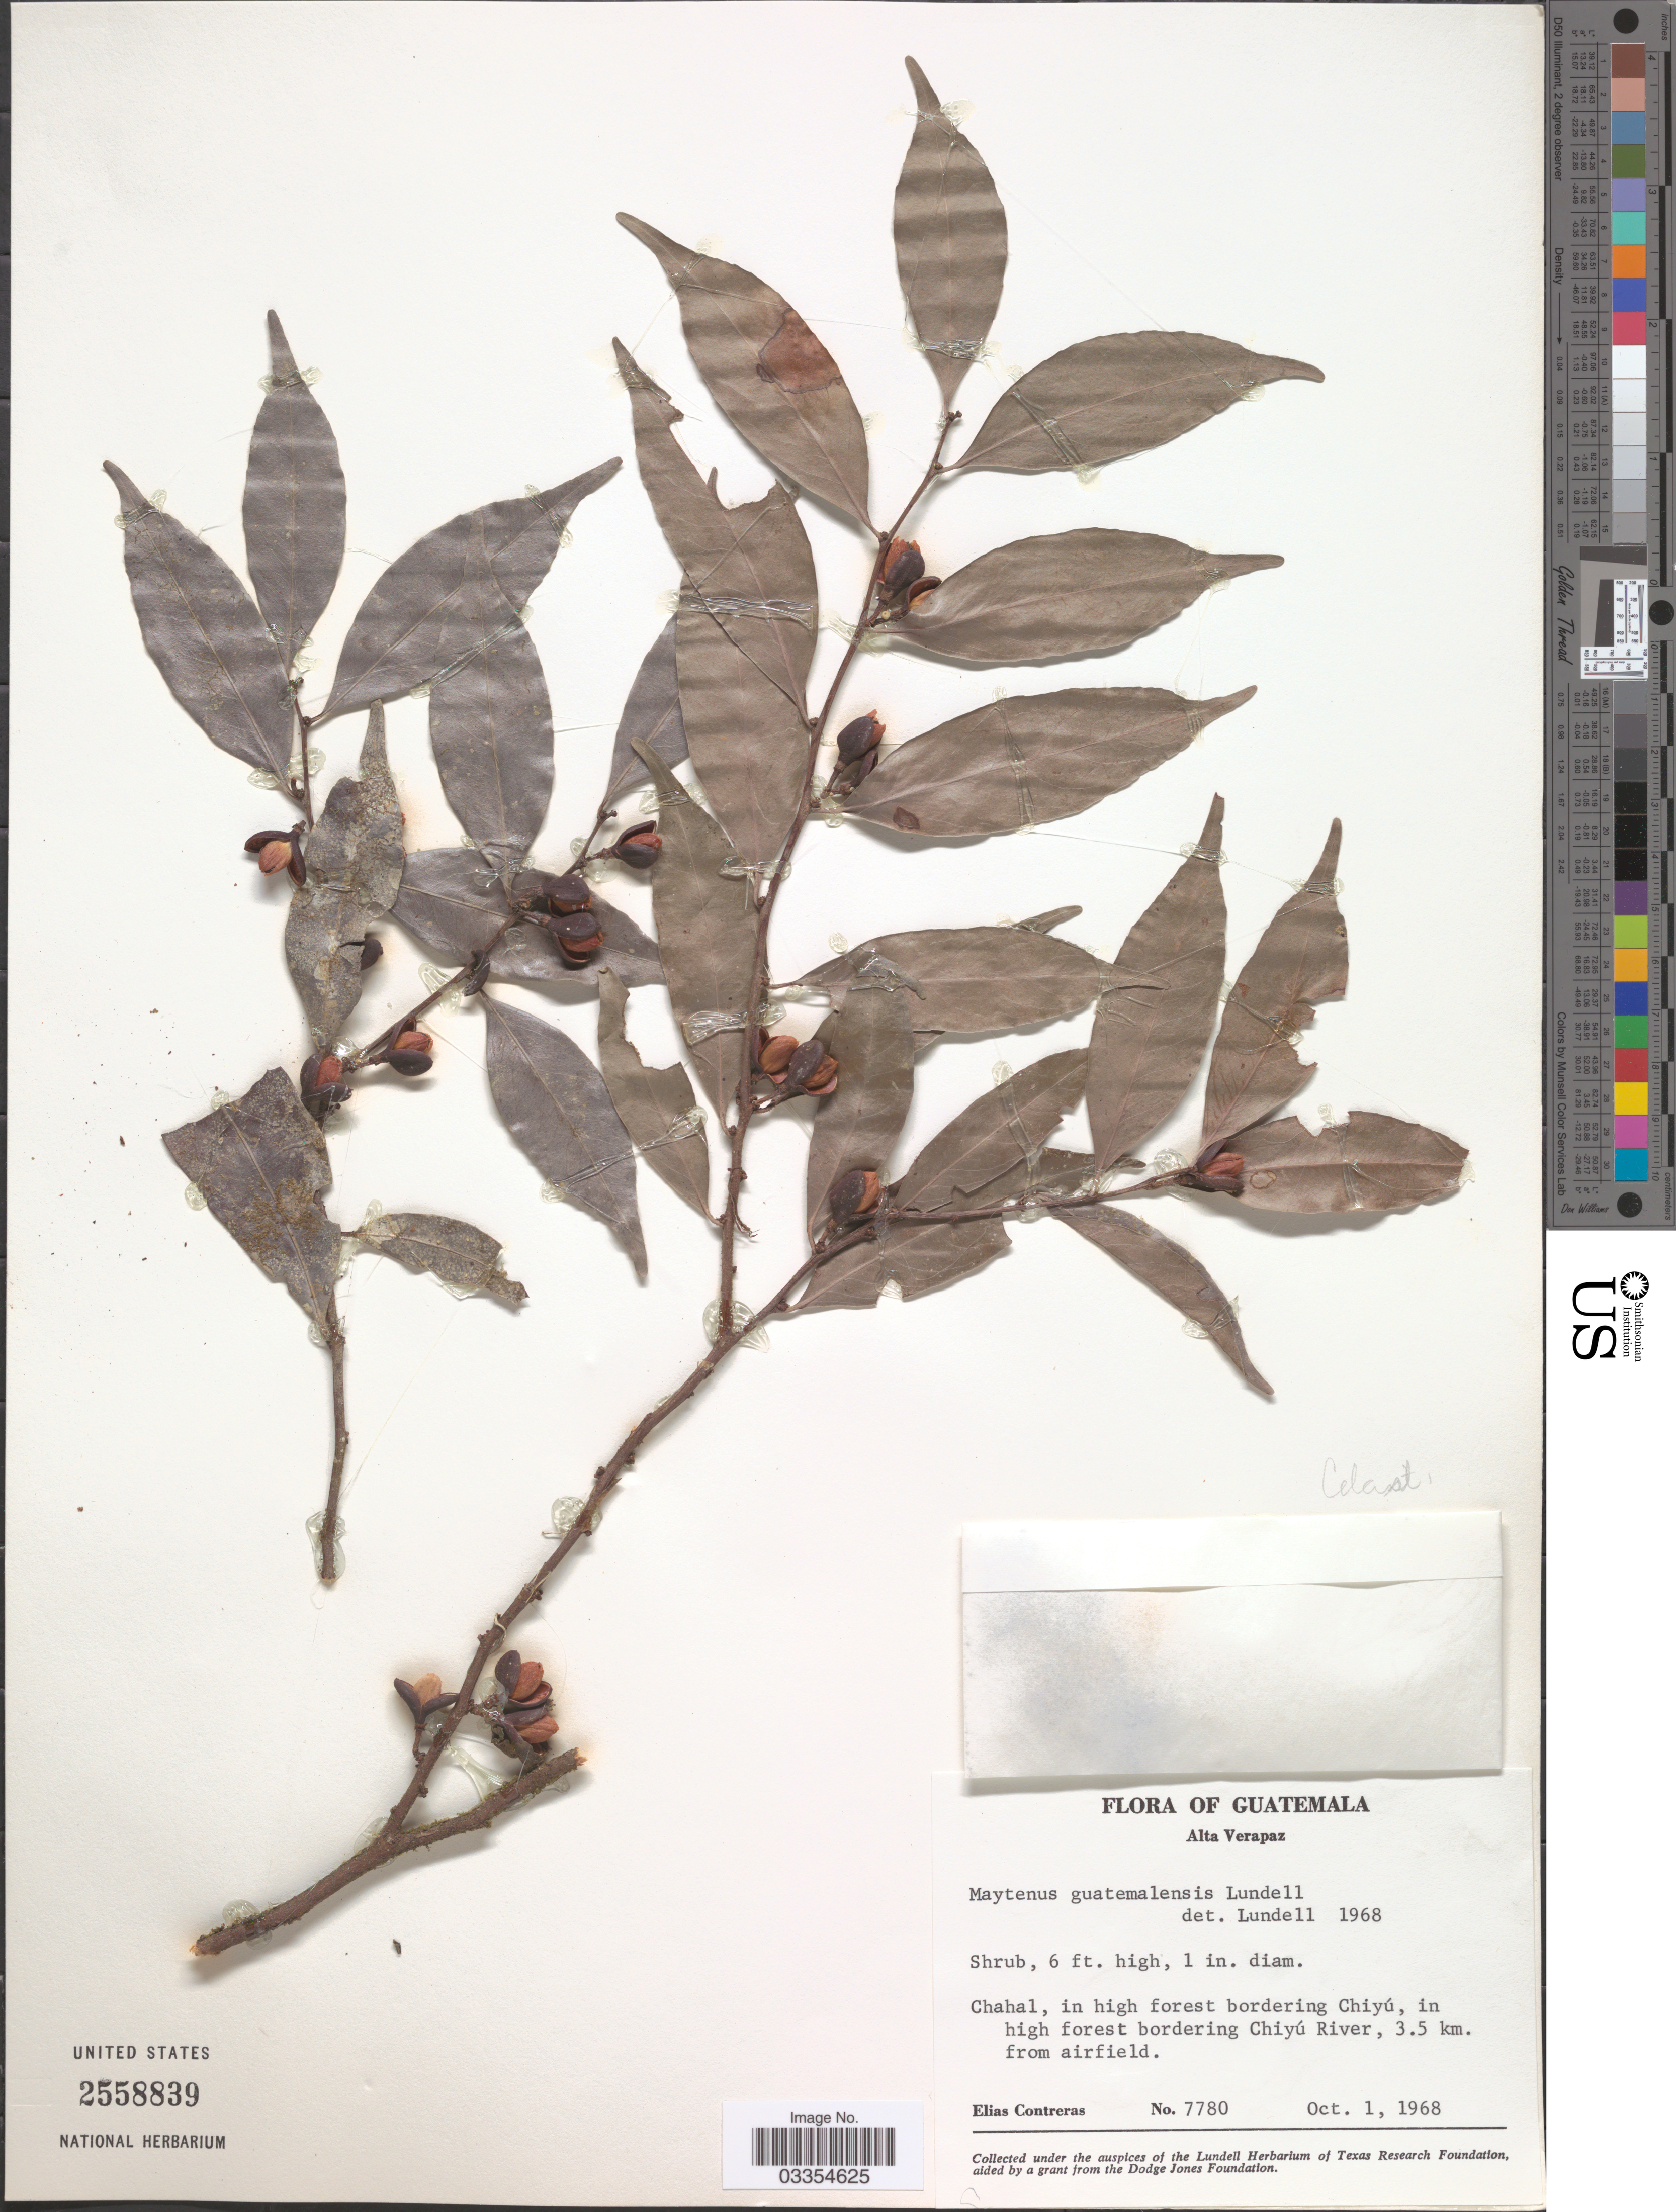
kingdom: Plantae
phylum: Tracheophyta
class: Magnoliopsida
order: Celastrales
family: Celastraceae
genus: Maytenus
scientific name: Maytenus guatemalensis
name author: Lundell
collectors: E. Contreras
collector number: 7780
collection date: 1968-10-01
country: Guatemala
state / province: Alta Verapaz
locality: Chahal, in high forest bordering Chiyú, in high forest bordering Chiyú River, 3.5 km. from airfield.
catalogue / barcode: US 2558839